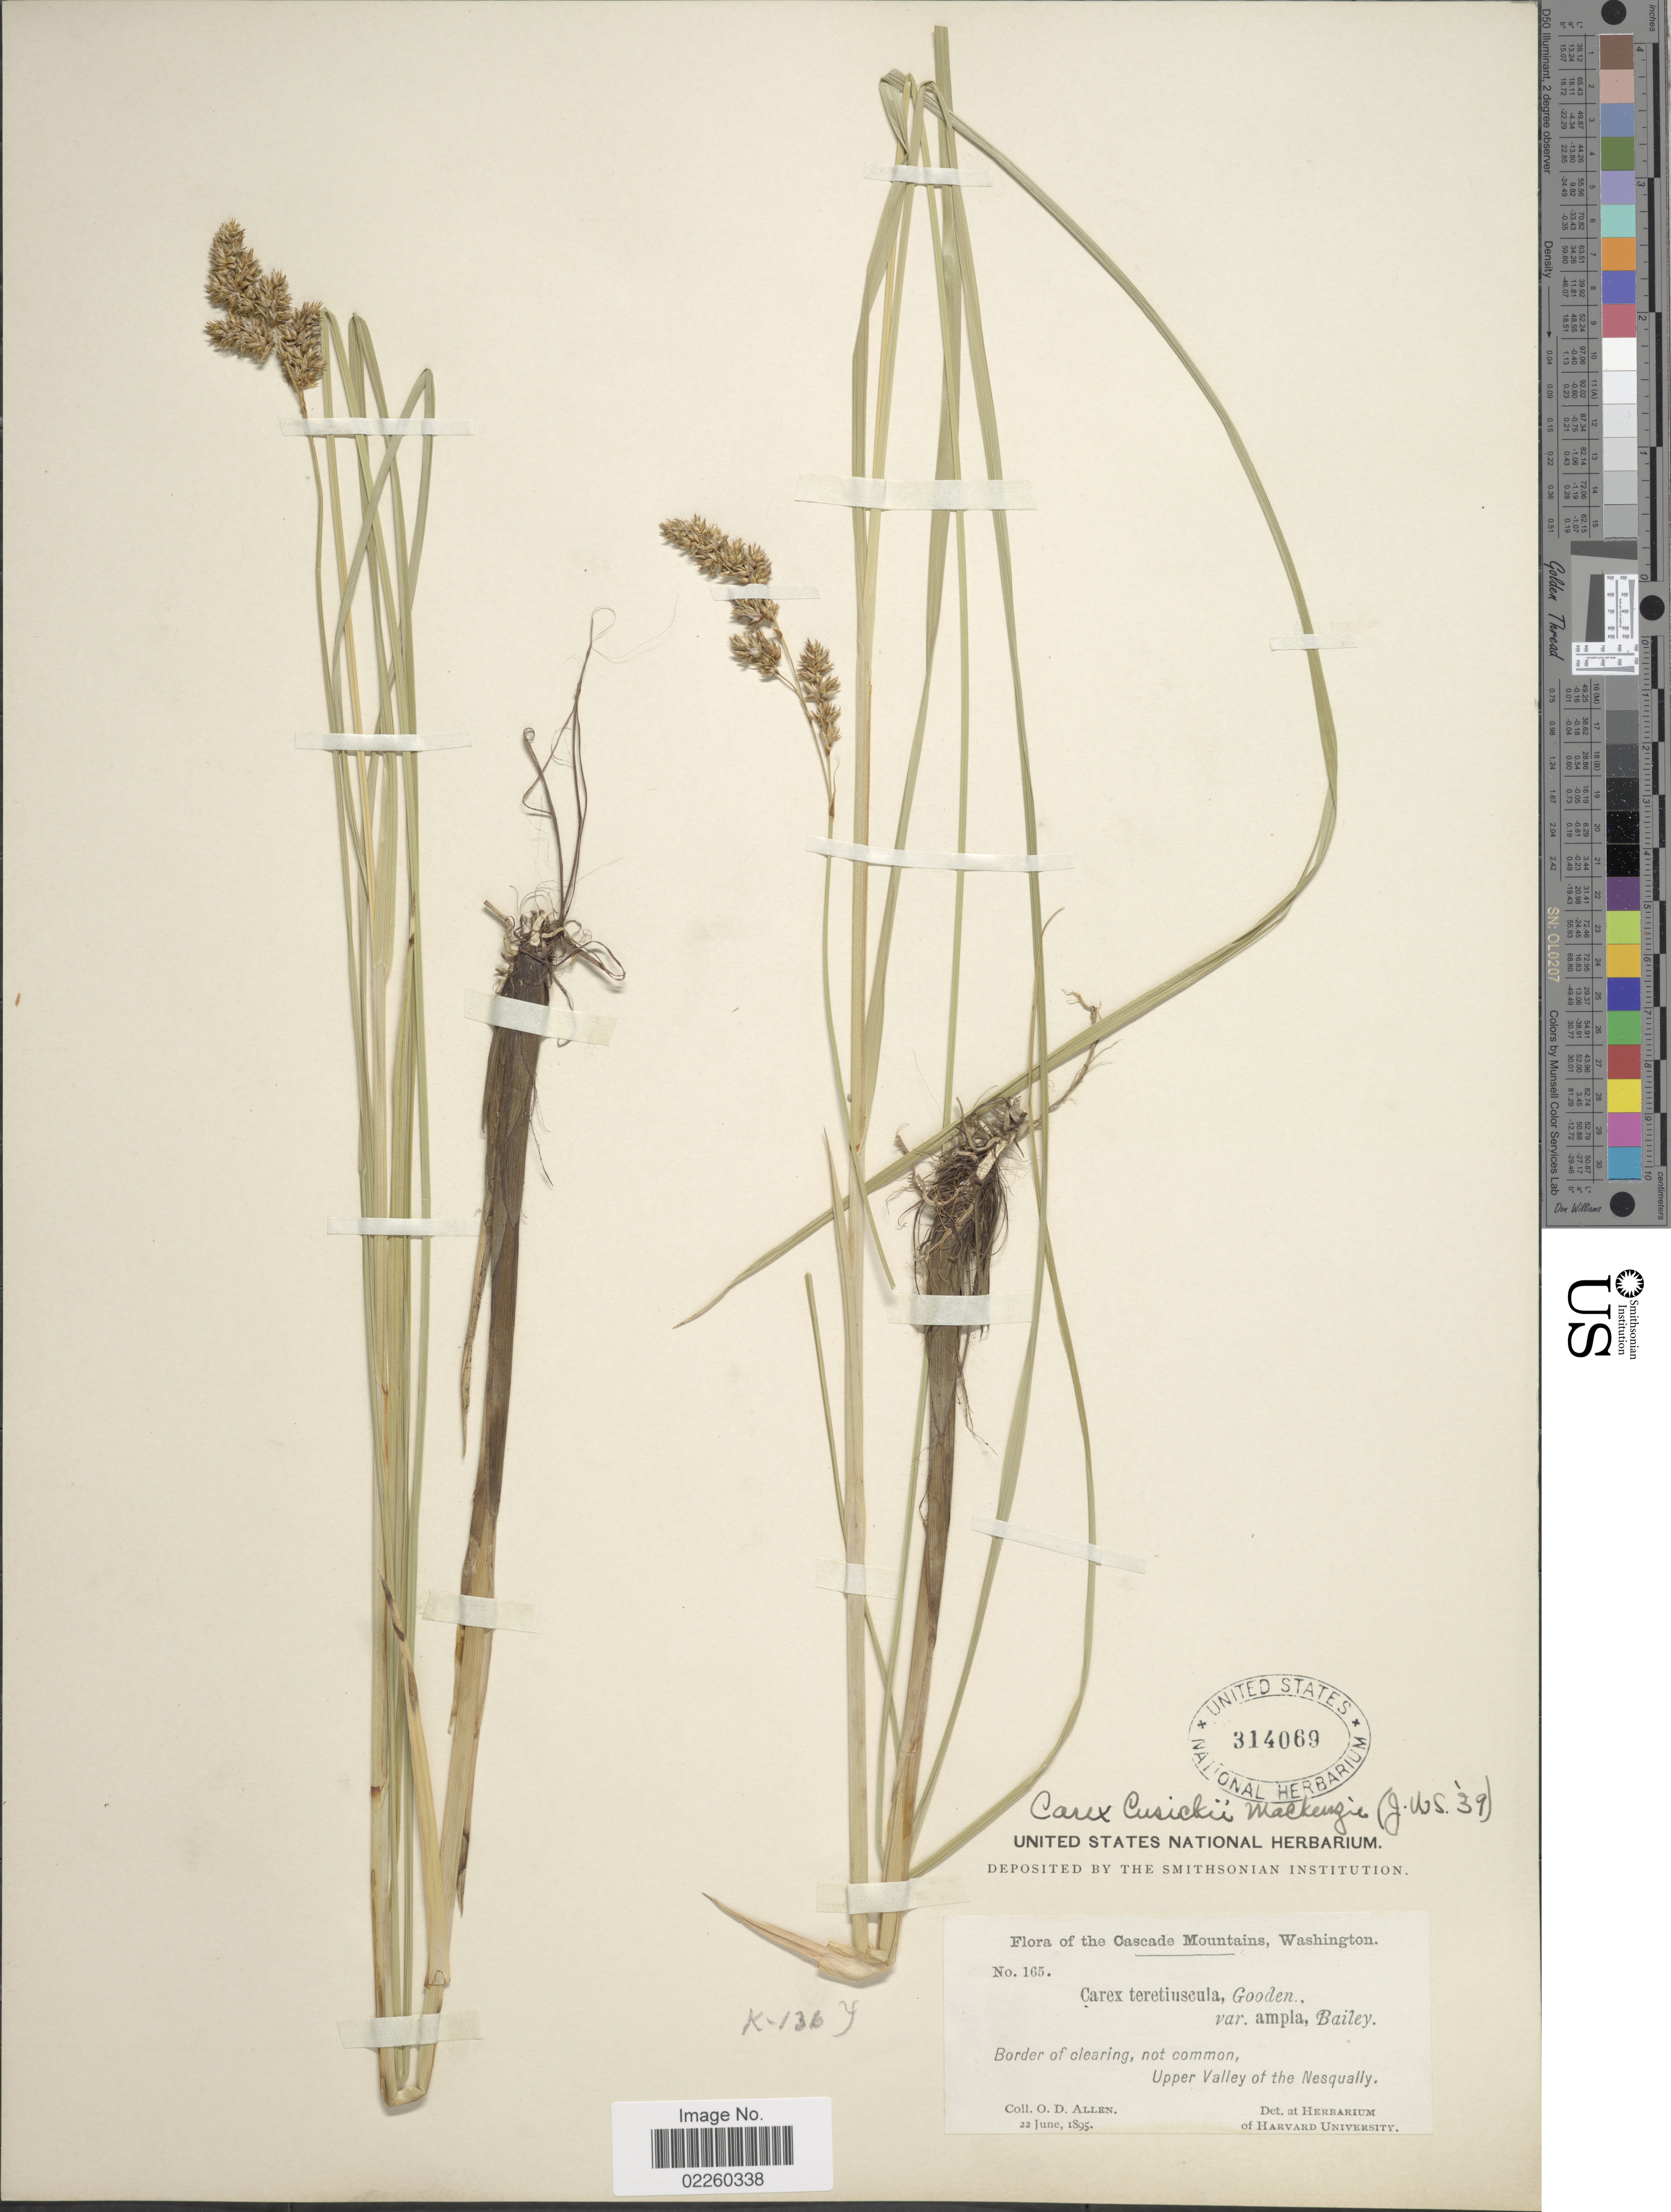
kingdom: Plantae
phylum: Tracheophyta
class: Liliopsida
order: Poales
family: Cyperaceae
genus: Carex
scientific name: Carex cusickii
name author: Mack.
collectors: O. D. Allen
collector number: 165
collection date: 1895-06-22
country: United States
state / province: Washington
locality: Cascade Mountains, Upper Valley of the Nesqually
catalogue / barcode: US 314069